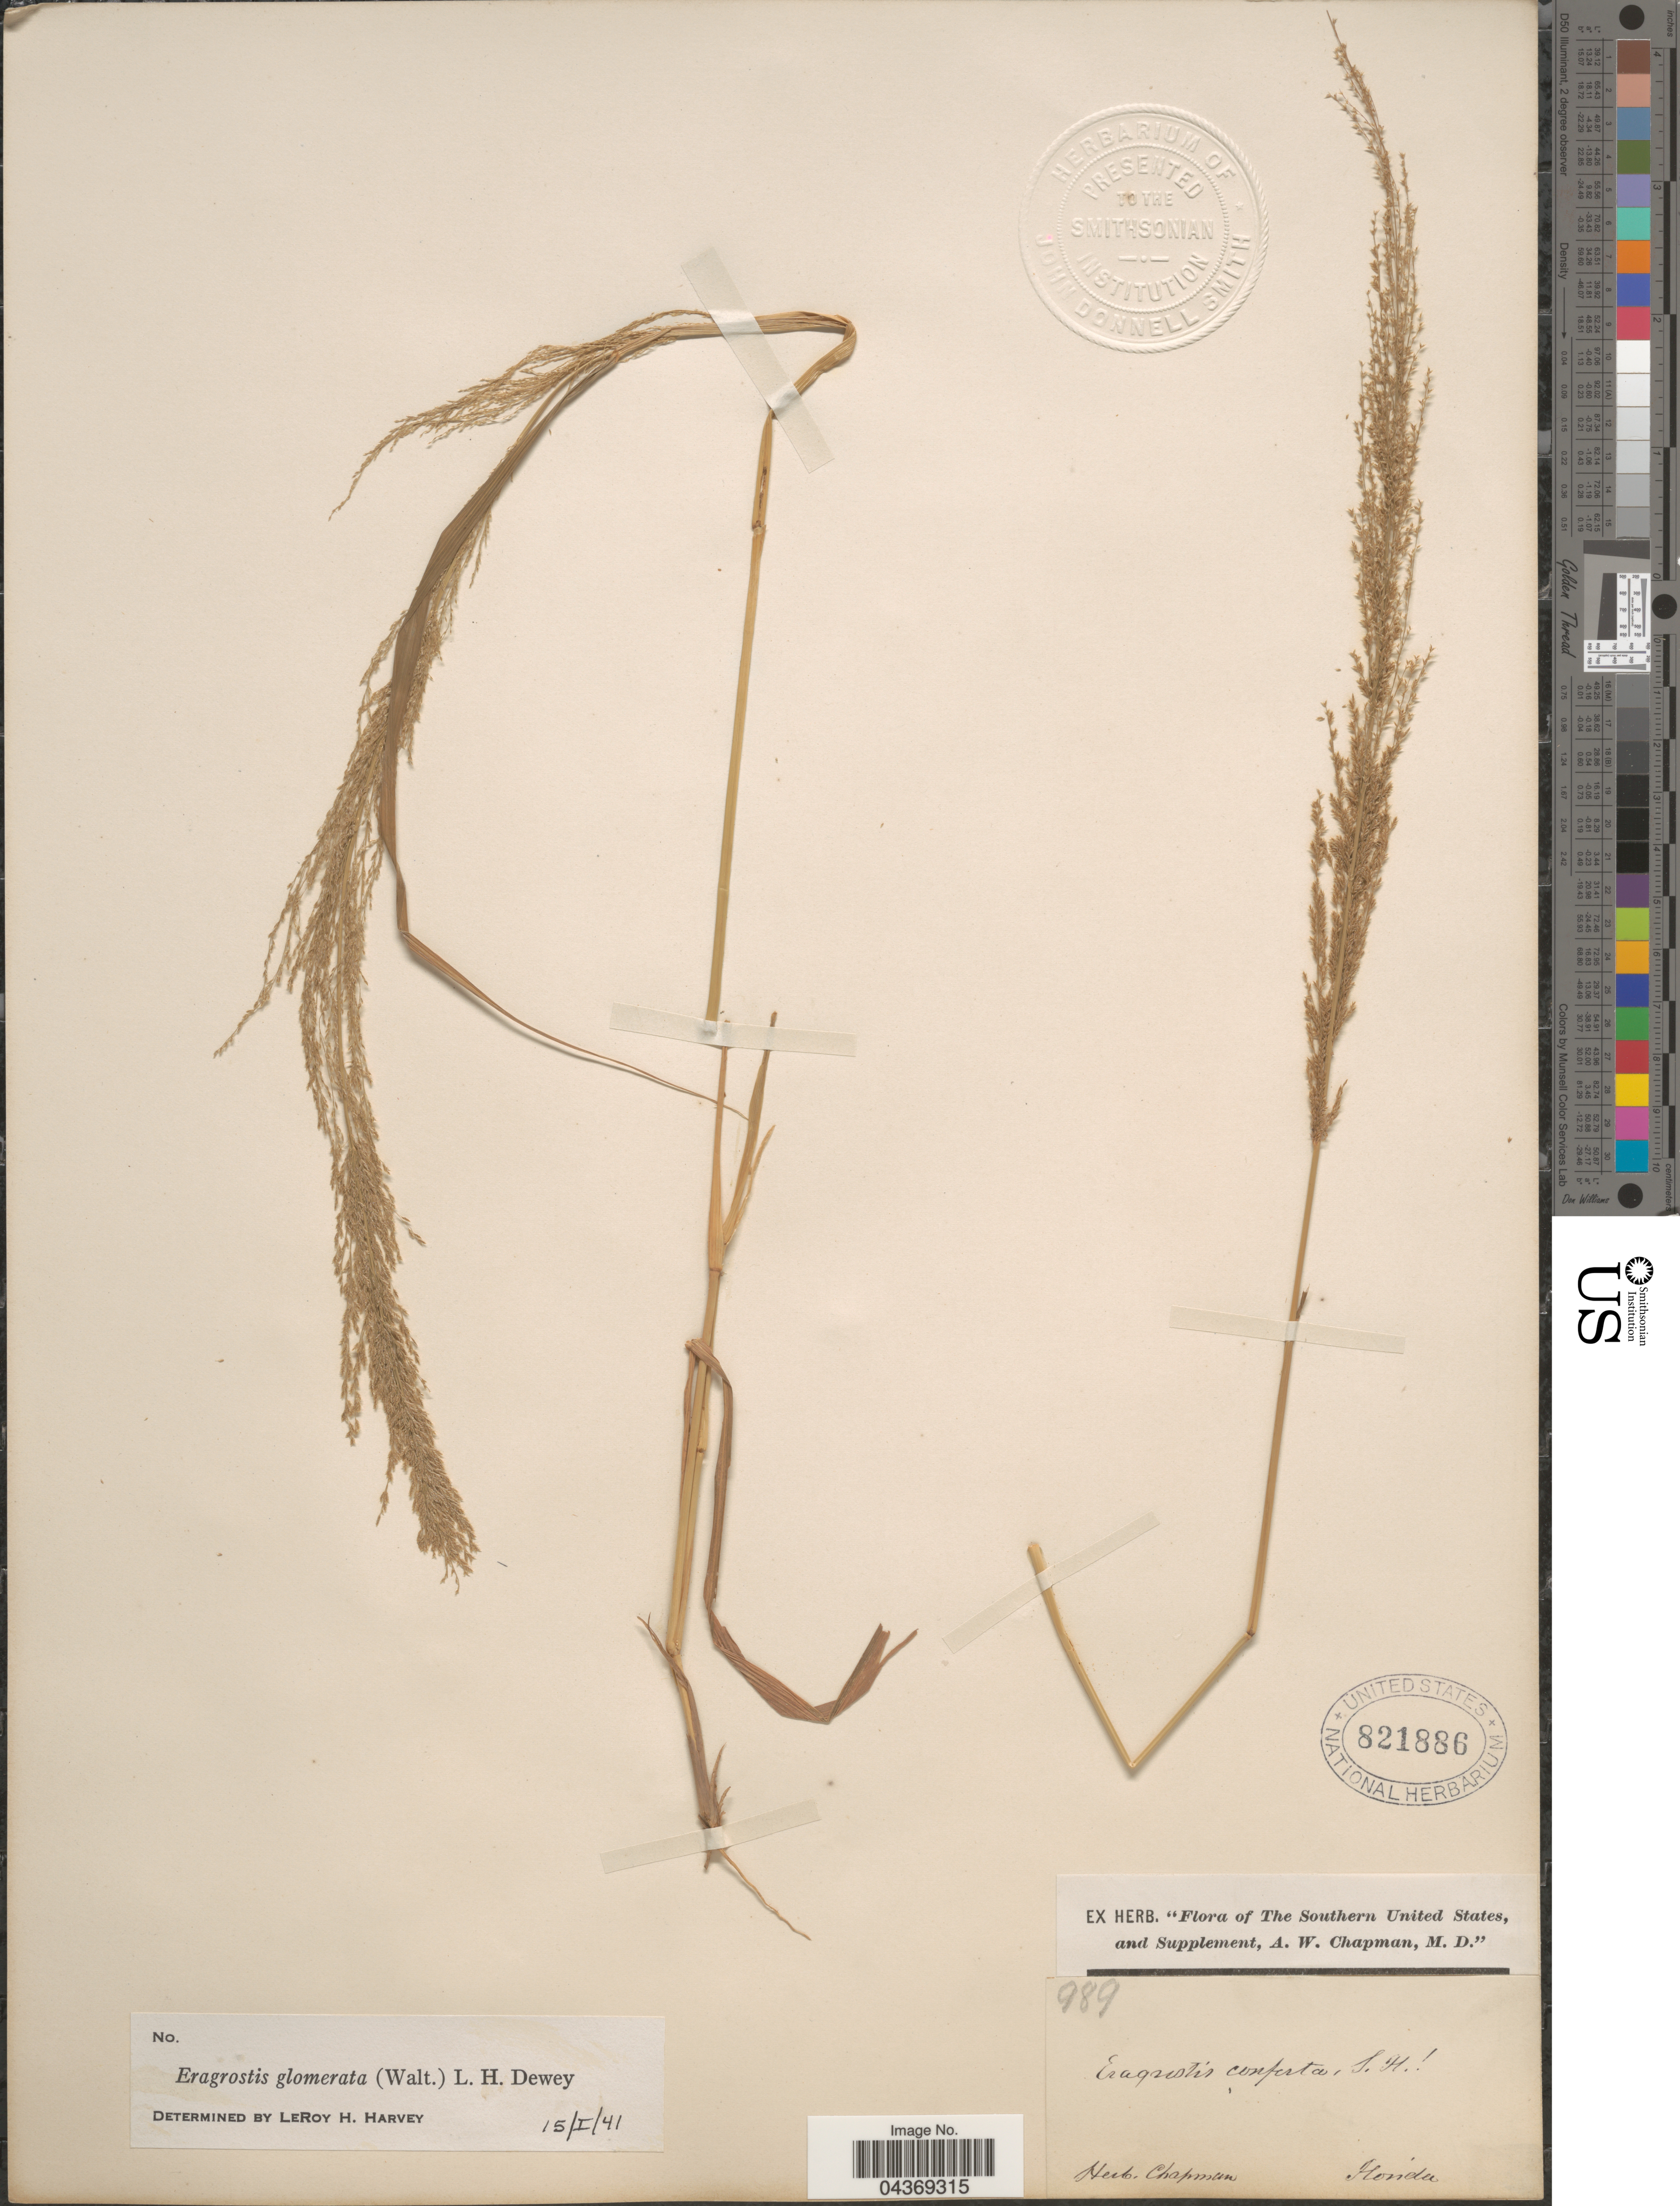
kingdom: Plantae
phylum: Tracheophyta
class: Liliopsida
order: Poales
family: Poaceae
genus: Eragrostis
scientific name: Eragrostis japonica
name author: (Thunb.) Trin.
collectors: ex herb. A.W. Chapman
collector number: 989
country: United States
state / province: Florida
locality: The Southern United States.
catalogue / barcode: US 821886